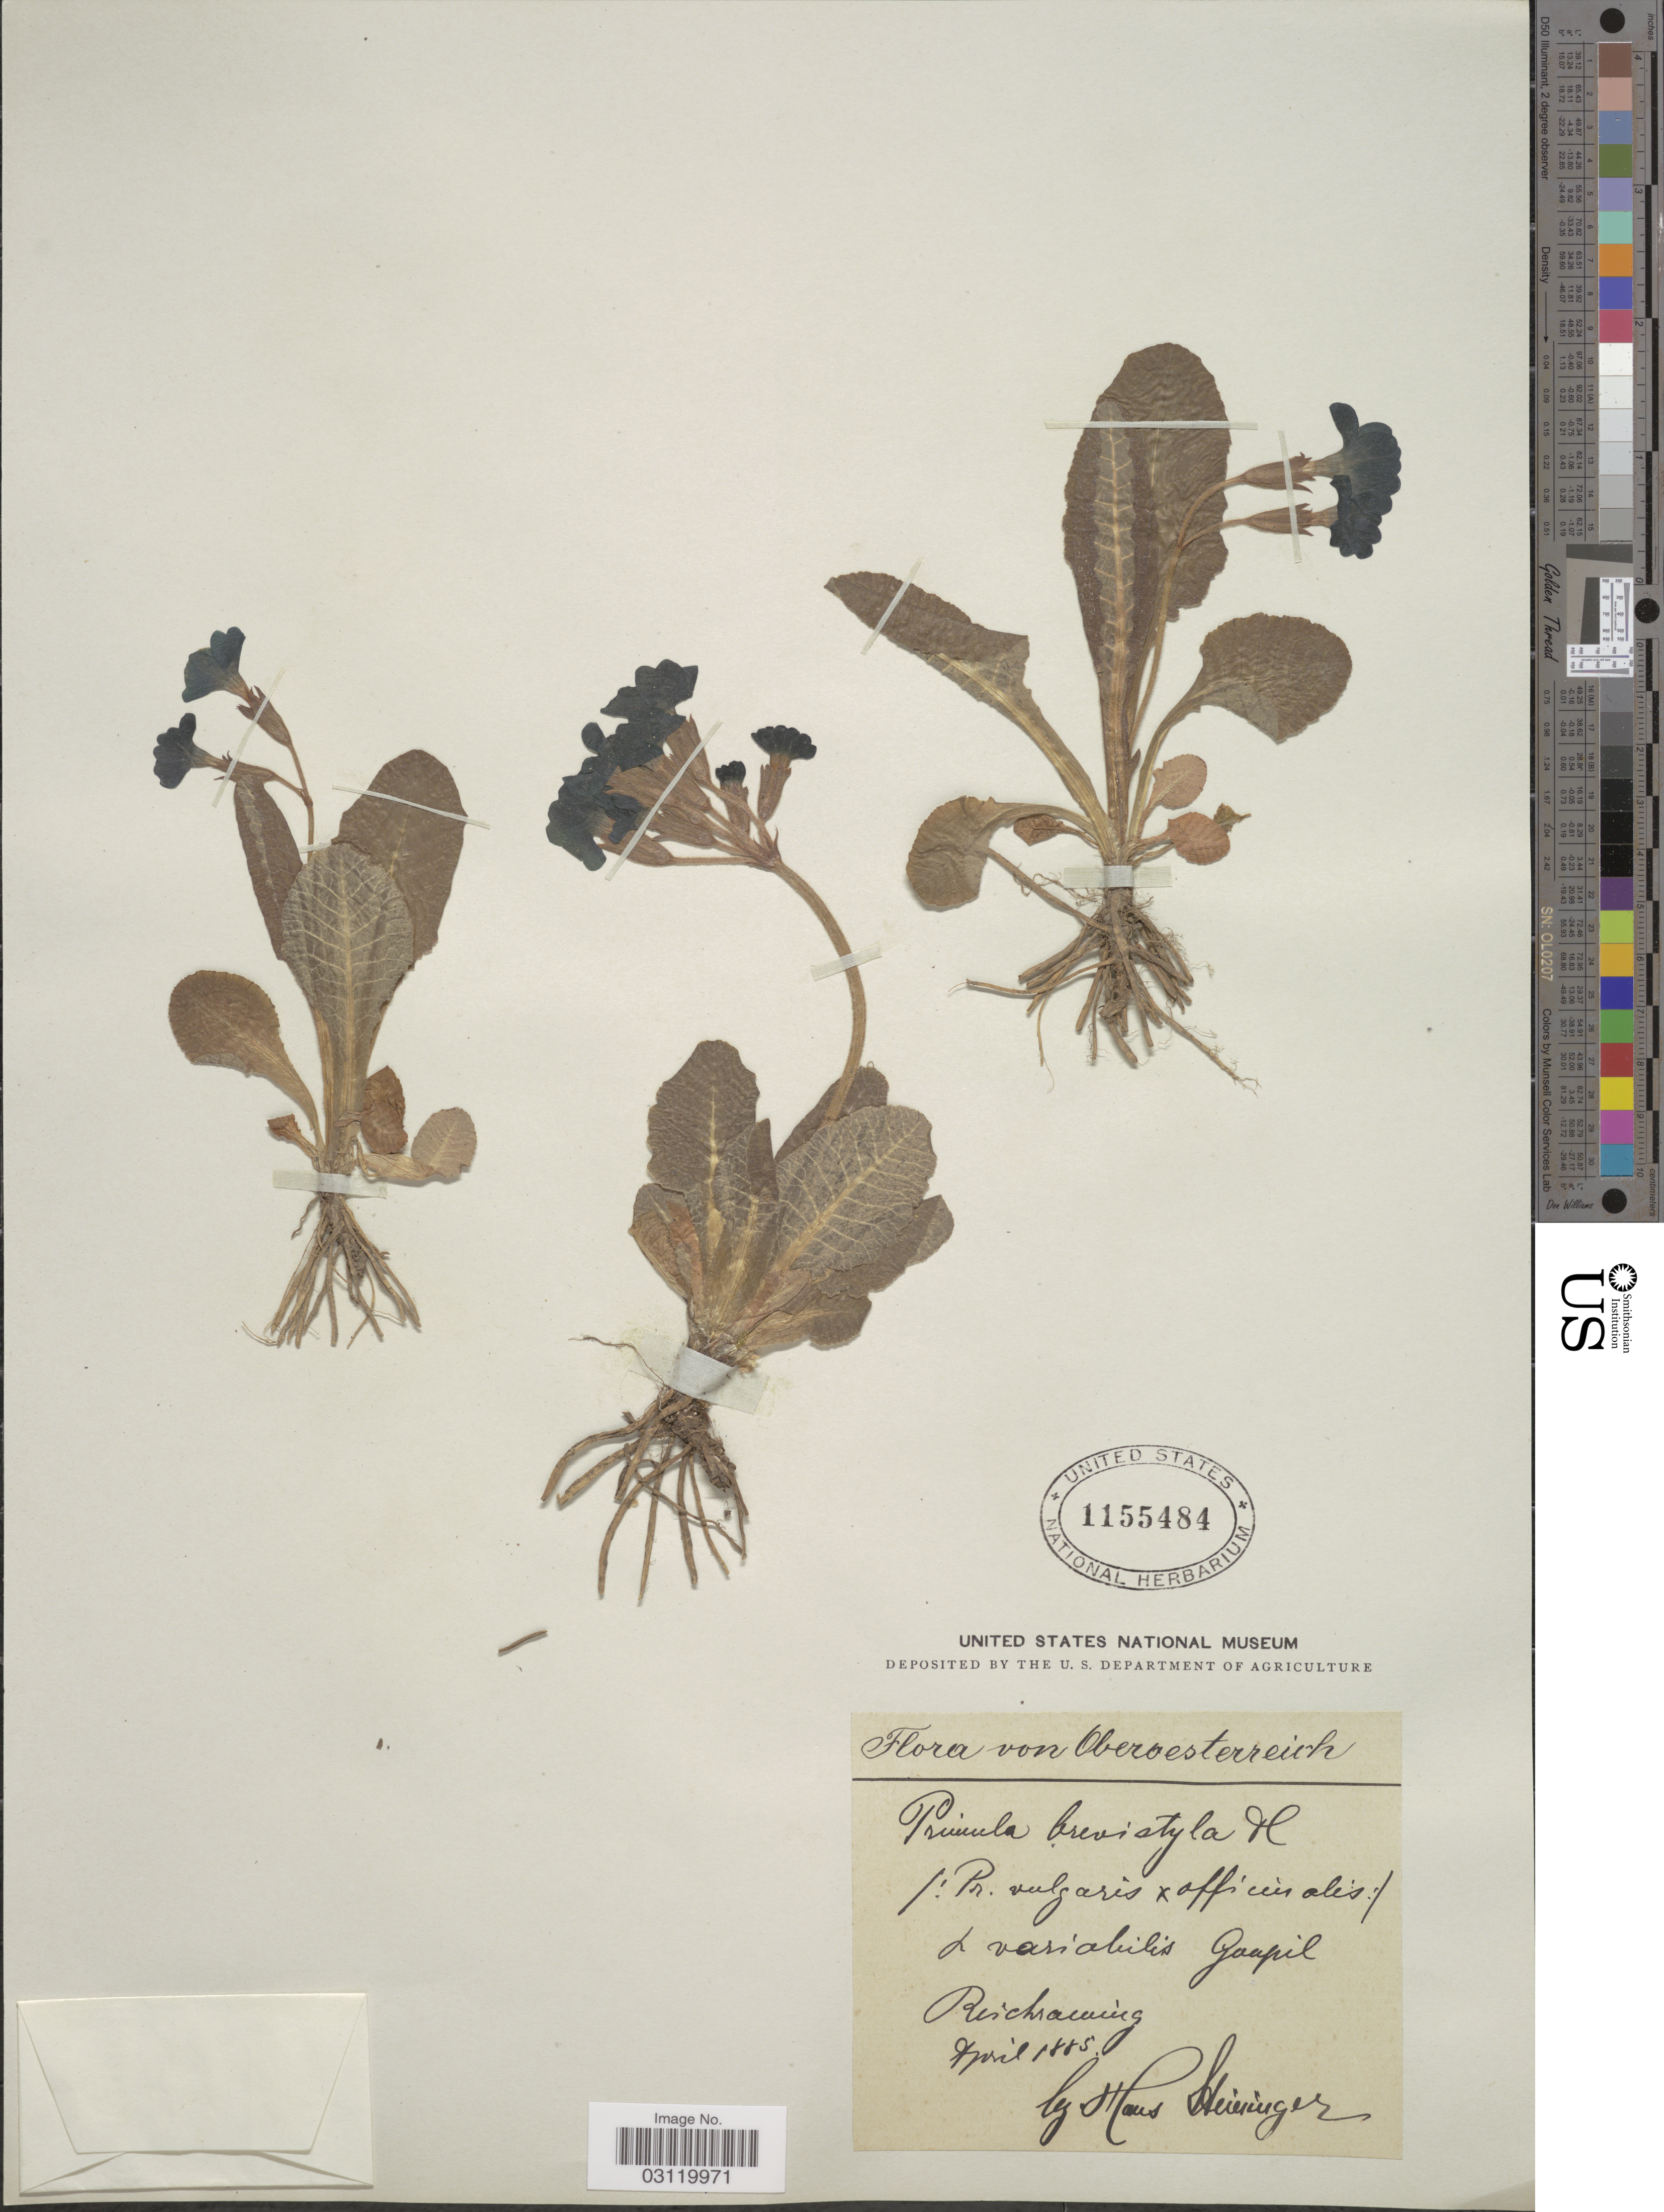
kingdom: Plantae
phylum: Tracheophyta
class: Magnoliopsida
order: Ericales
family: Primulaceae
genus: Primula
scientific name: Primula x brevistyla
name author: DC.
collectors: H. Steininger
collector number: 1?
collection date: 1885-04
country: Austria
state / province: Oberosterreich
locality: Oberoesterreich. Reichraming.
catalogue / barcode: US 1155484